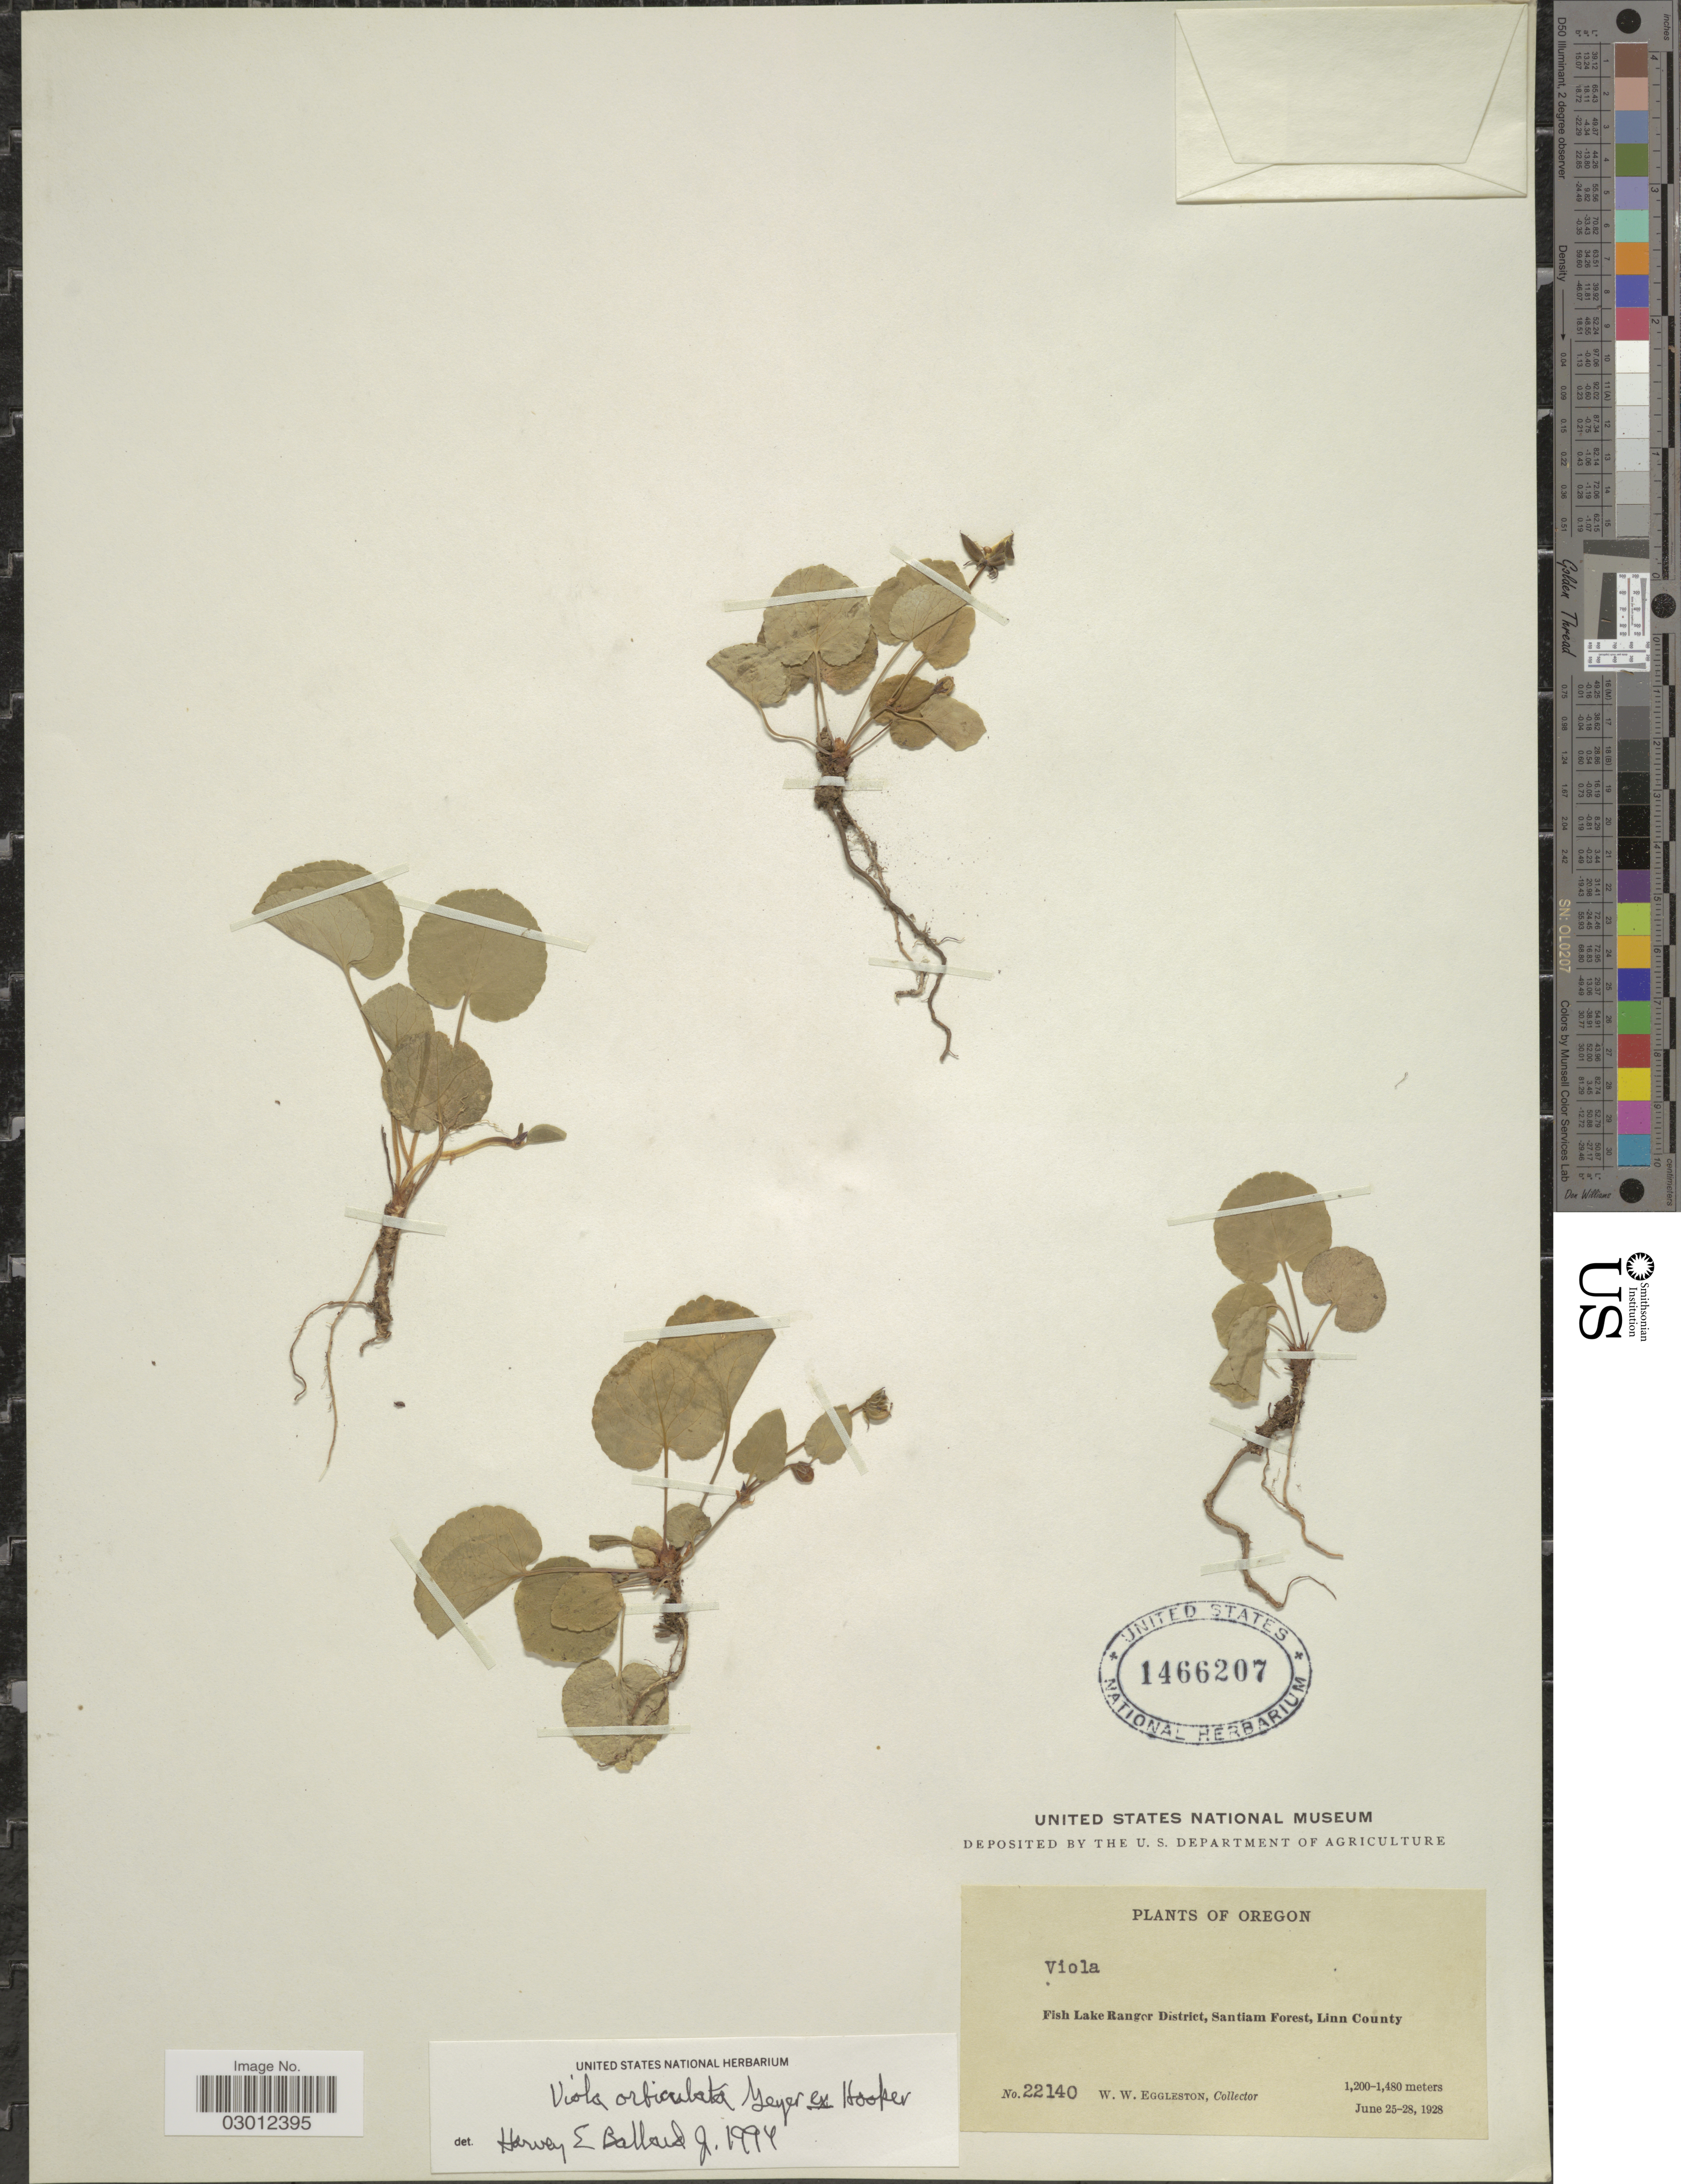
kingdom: Plantae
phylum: Tracheophyta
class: Magnoliopsida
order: Malpighiales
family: Violaceae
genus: Viola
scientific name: Viola orbiculata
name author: Geyer ex Hook.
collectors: W. W. Eggleston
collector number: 22140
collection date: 1928-06-25/1928-06-28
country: United States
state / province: Oregon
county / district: Linn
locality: Fish Lake Ranger District, Santiam Forest, Linn County.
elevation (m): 1200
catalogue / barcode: US 1466207